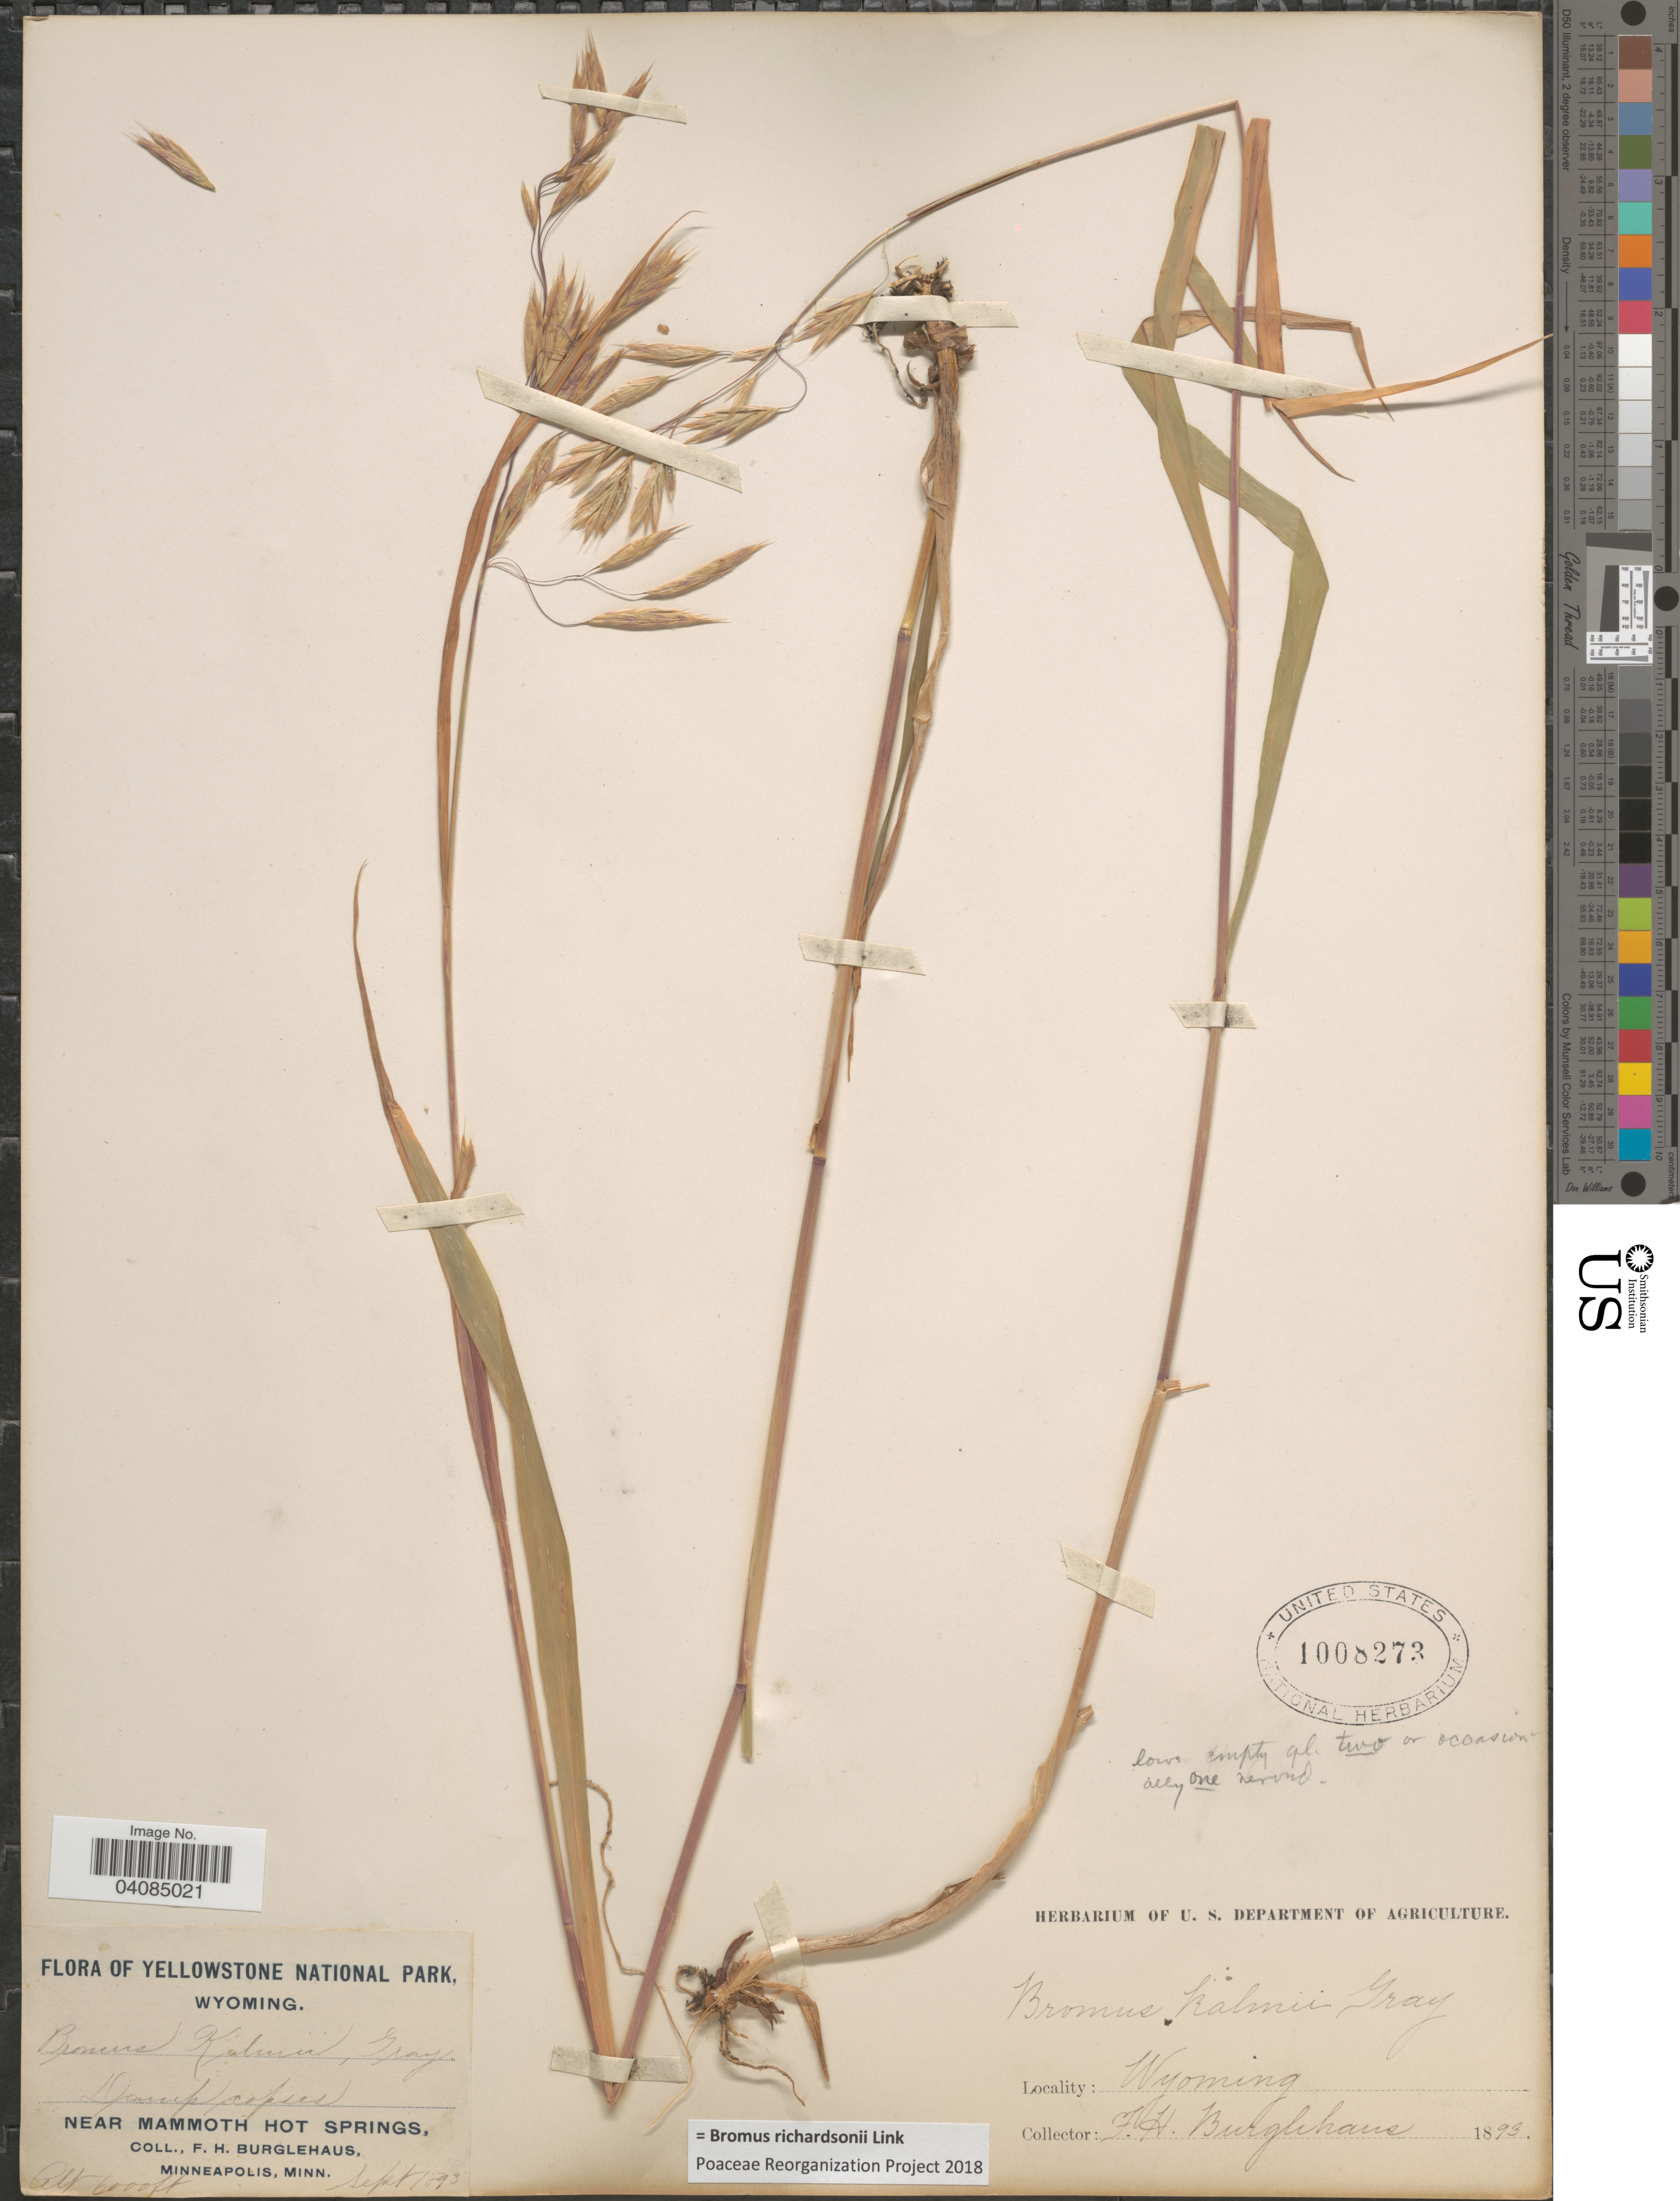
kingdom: Plantae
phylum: Tracheophyta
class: Liliopsida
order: Poales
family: Poaceae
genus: Bromus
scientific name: Bromus racemosus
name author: L.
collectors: F. Burglehaus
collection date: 1893-09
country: United States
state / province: Wyoming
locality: Yellowstone National Park. Damp copses. Near Mammoth Hot Springs.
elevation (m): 1829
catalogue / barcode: US 1008273